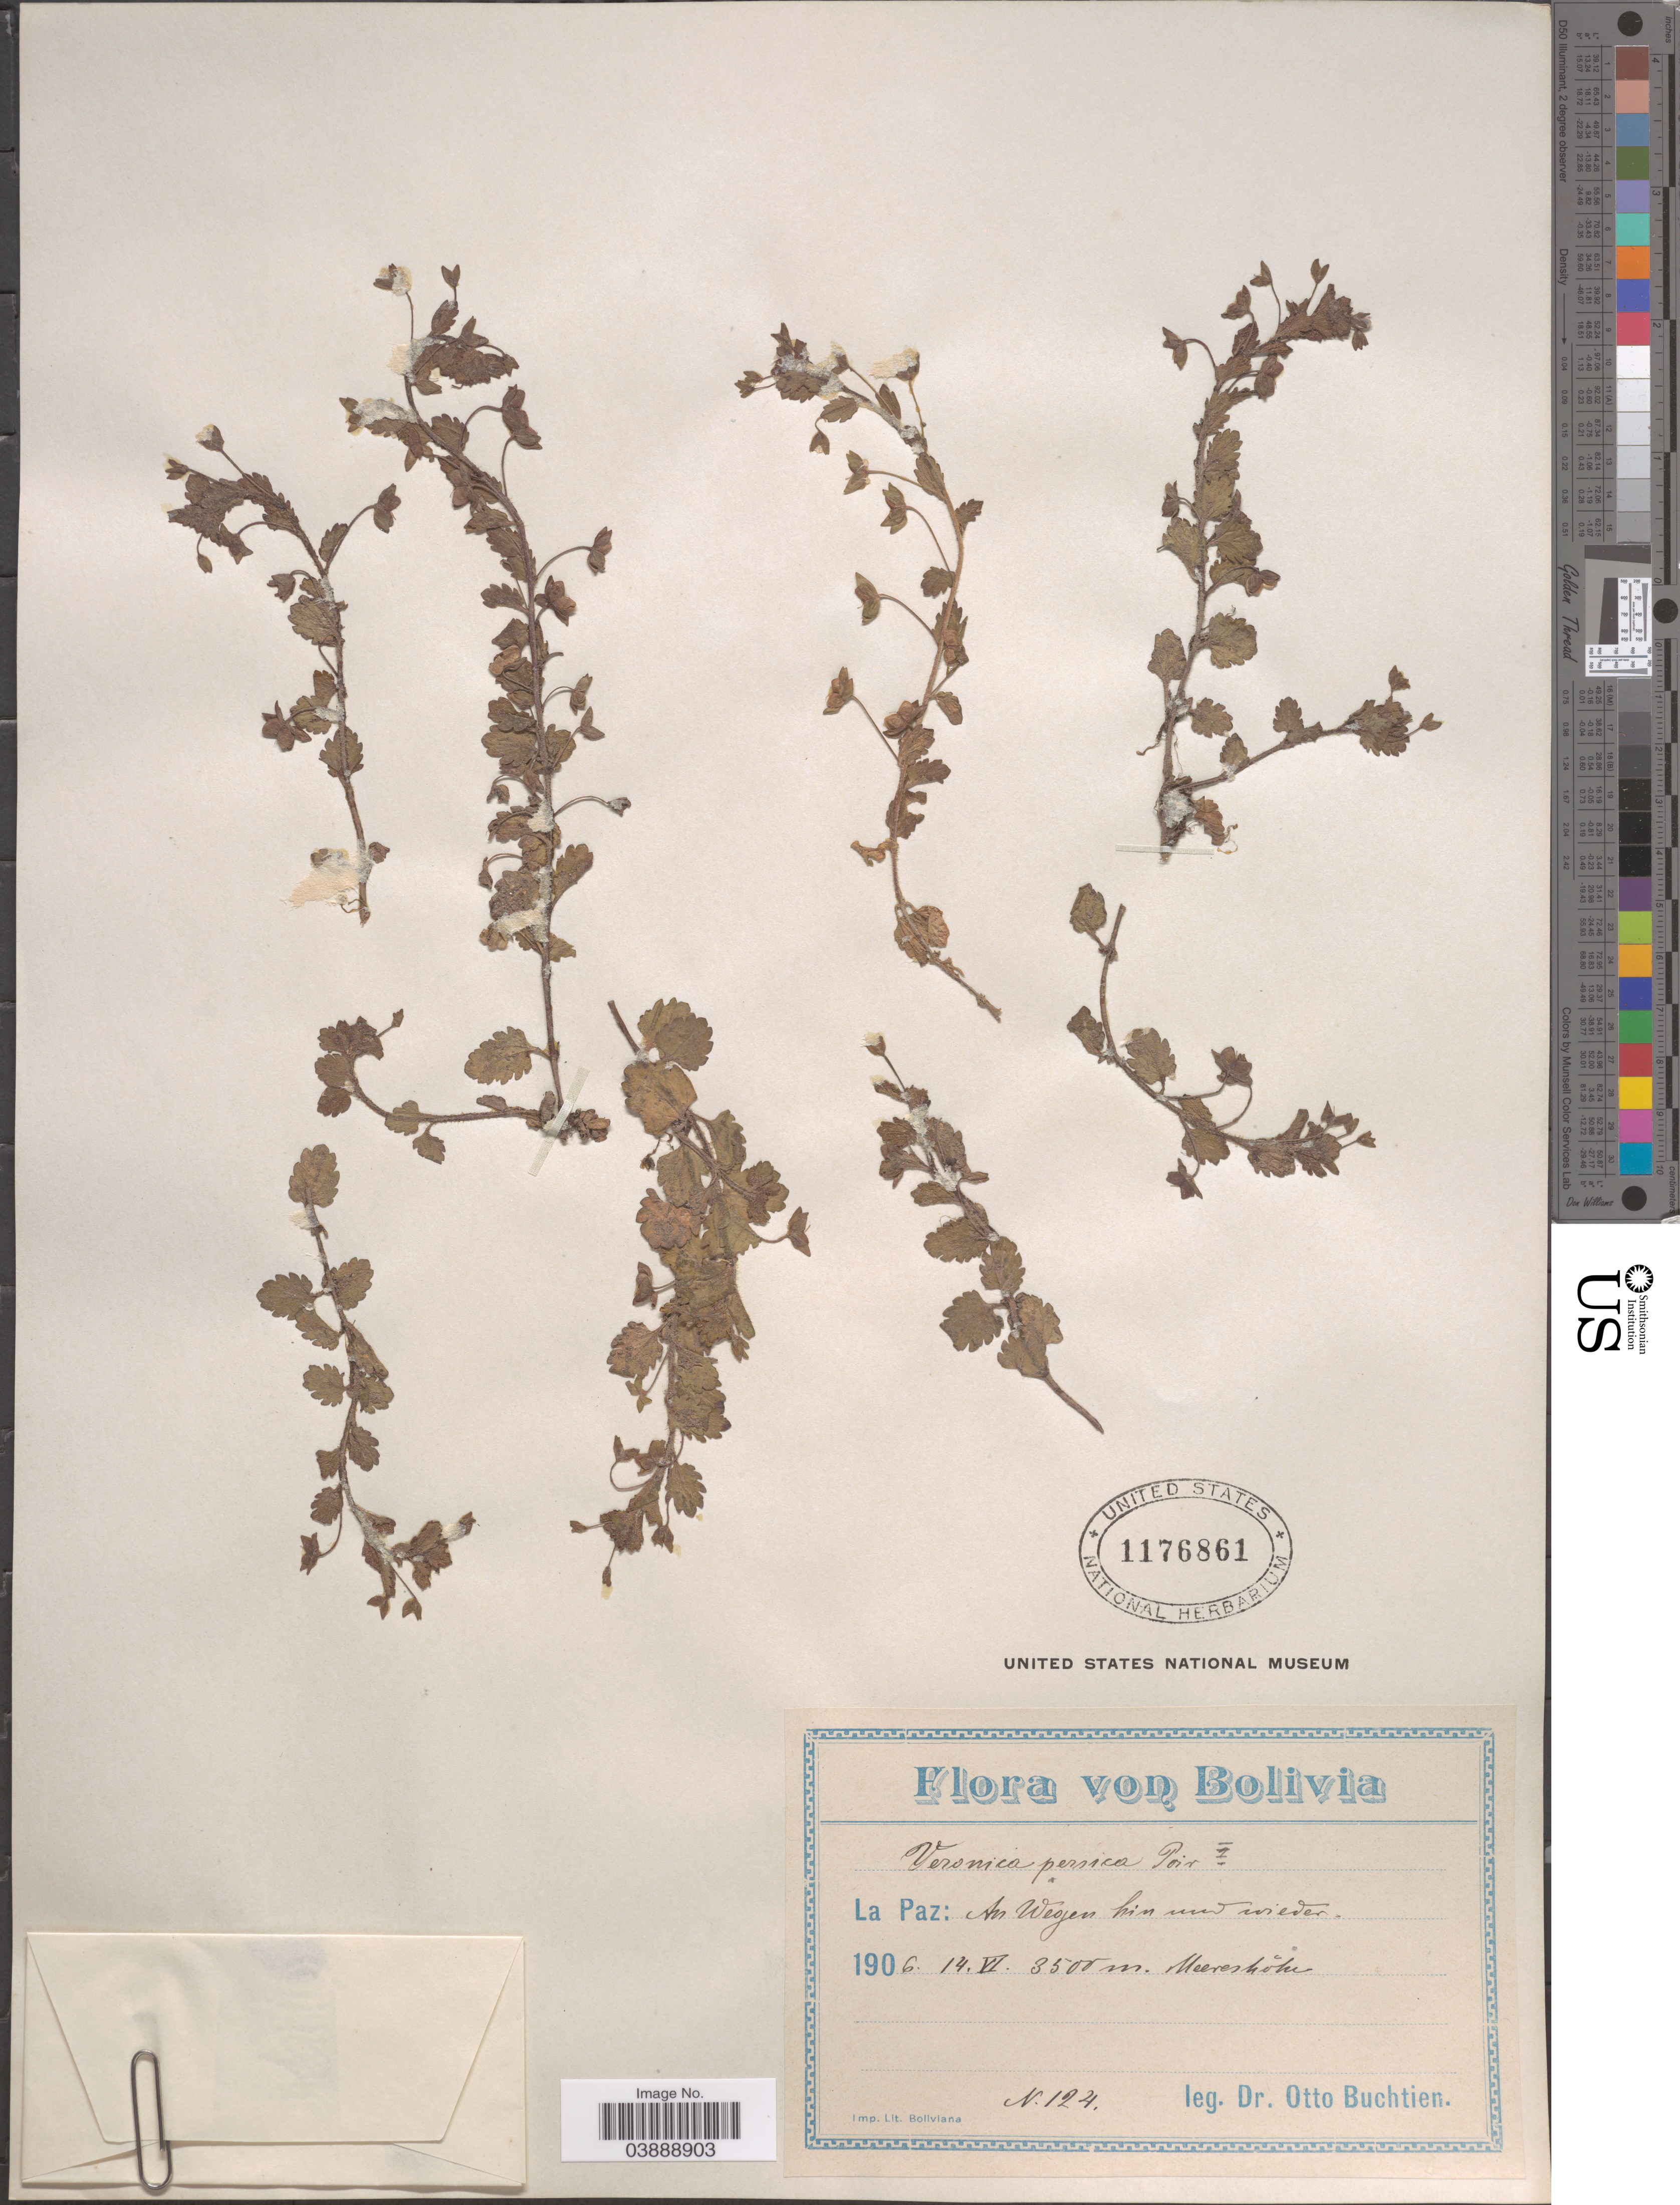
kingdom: Plantae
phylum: Tracheophyta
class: Magnoliopsida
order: Lamiales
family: Plantaginaceae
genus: Veronica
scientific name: Veronica persica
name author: Poir.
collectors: O. Buchtien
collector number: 124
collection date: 1906-06-14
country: Bolivia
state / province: La Paz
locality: An Wegen hin und wieder.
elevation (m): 3500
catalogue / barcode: US 1176861